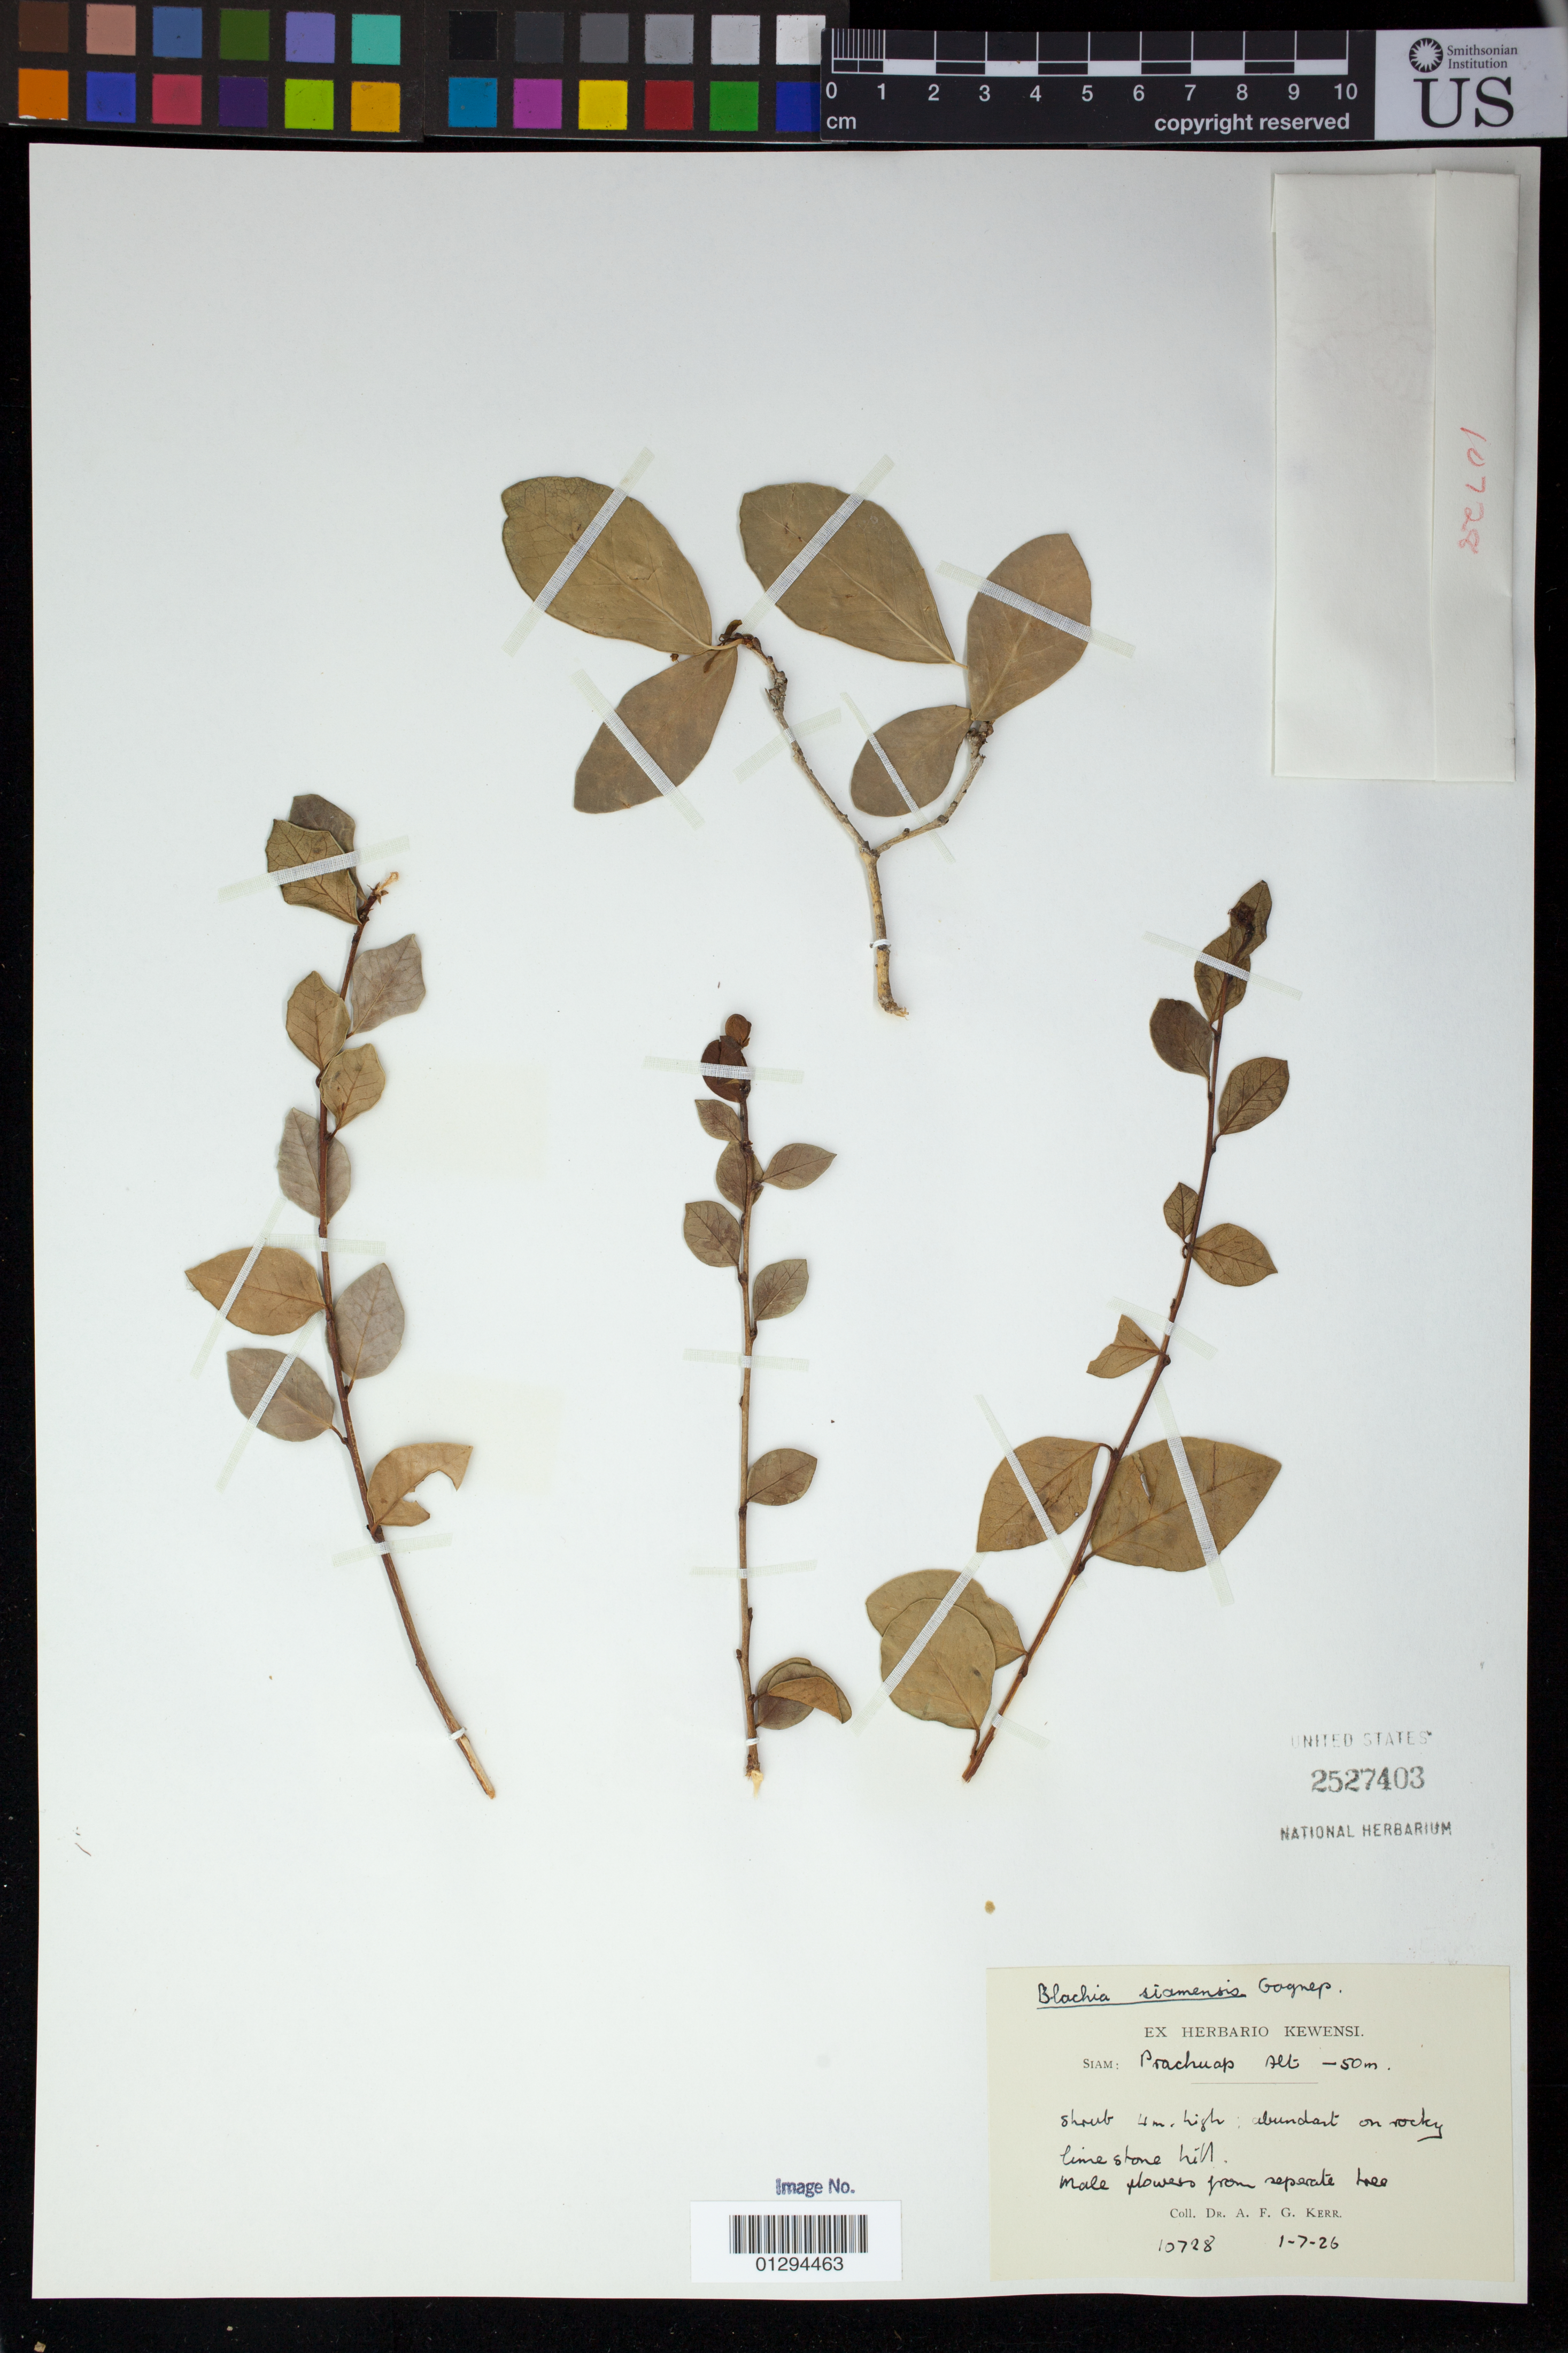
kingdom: Plantae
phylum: Tracheophyta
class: Magnoliopsida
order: Malpighiales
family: Euphorbiaceae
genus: Blachia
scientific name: Blachia siamensis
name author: Gagnep.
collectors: A. F. G. Kerr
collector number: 10728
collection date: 1926-01-07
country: Thailand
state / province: Prachuap Khiri Khan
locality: Siam: Prachuap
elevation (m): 50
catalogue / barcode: US 2527403